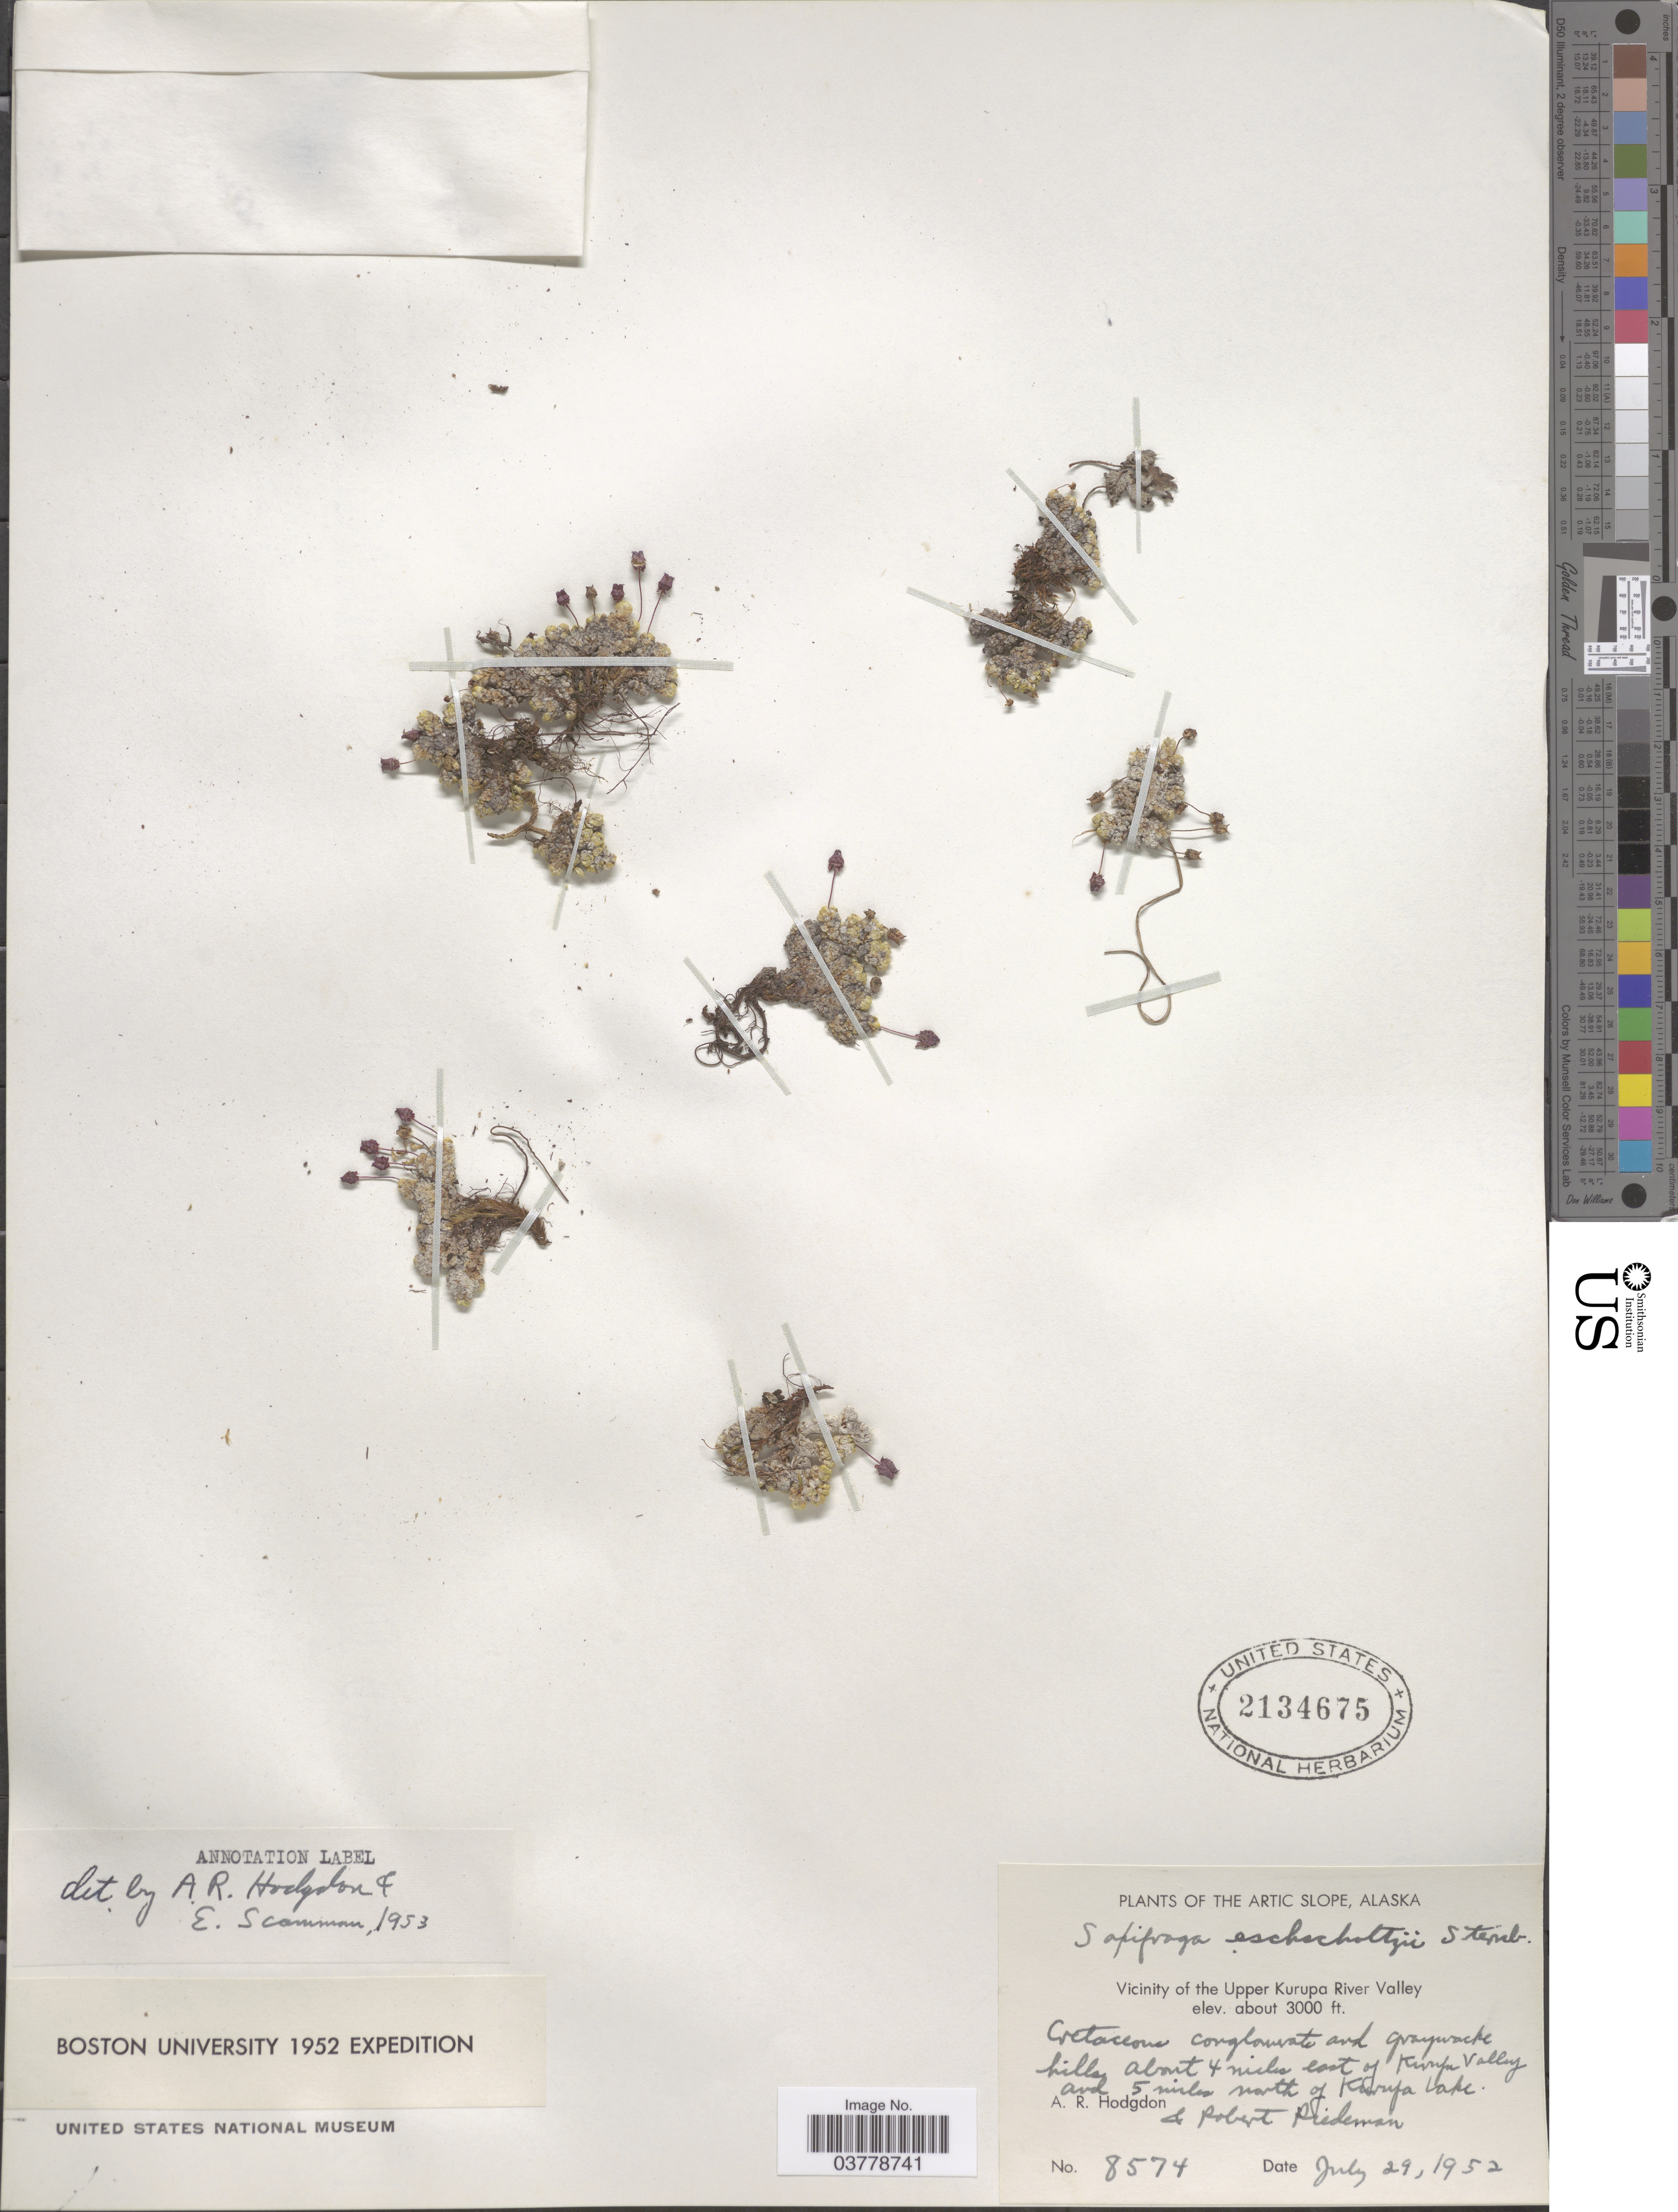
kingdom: Plantae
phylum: Tracheophyta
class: Magnoliopsida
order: Saxifragales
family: Saxifragaceae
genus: Saxifraga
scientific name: Saxifraga eschscholtzii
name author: Sternb.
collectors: A. R. Hodgdon & R. Riedeman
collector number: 8574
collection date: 1952-07-29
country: United States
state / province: Alaska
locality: The Arctic Slope. Vicinity of the Upper Kurupa River Valley. About 4 miles east of Kurupa Valley and 5 miles north of Kurupa Lake.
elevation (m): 914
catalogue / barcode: US 2134675